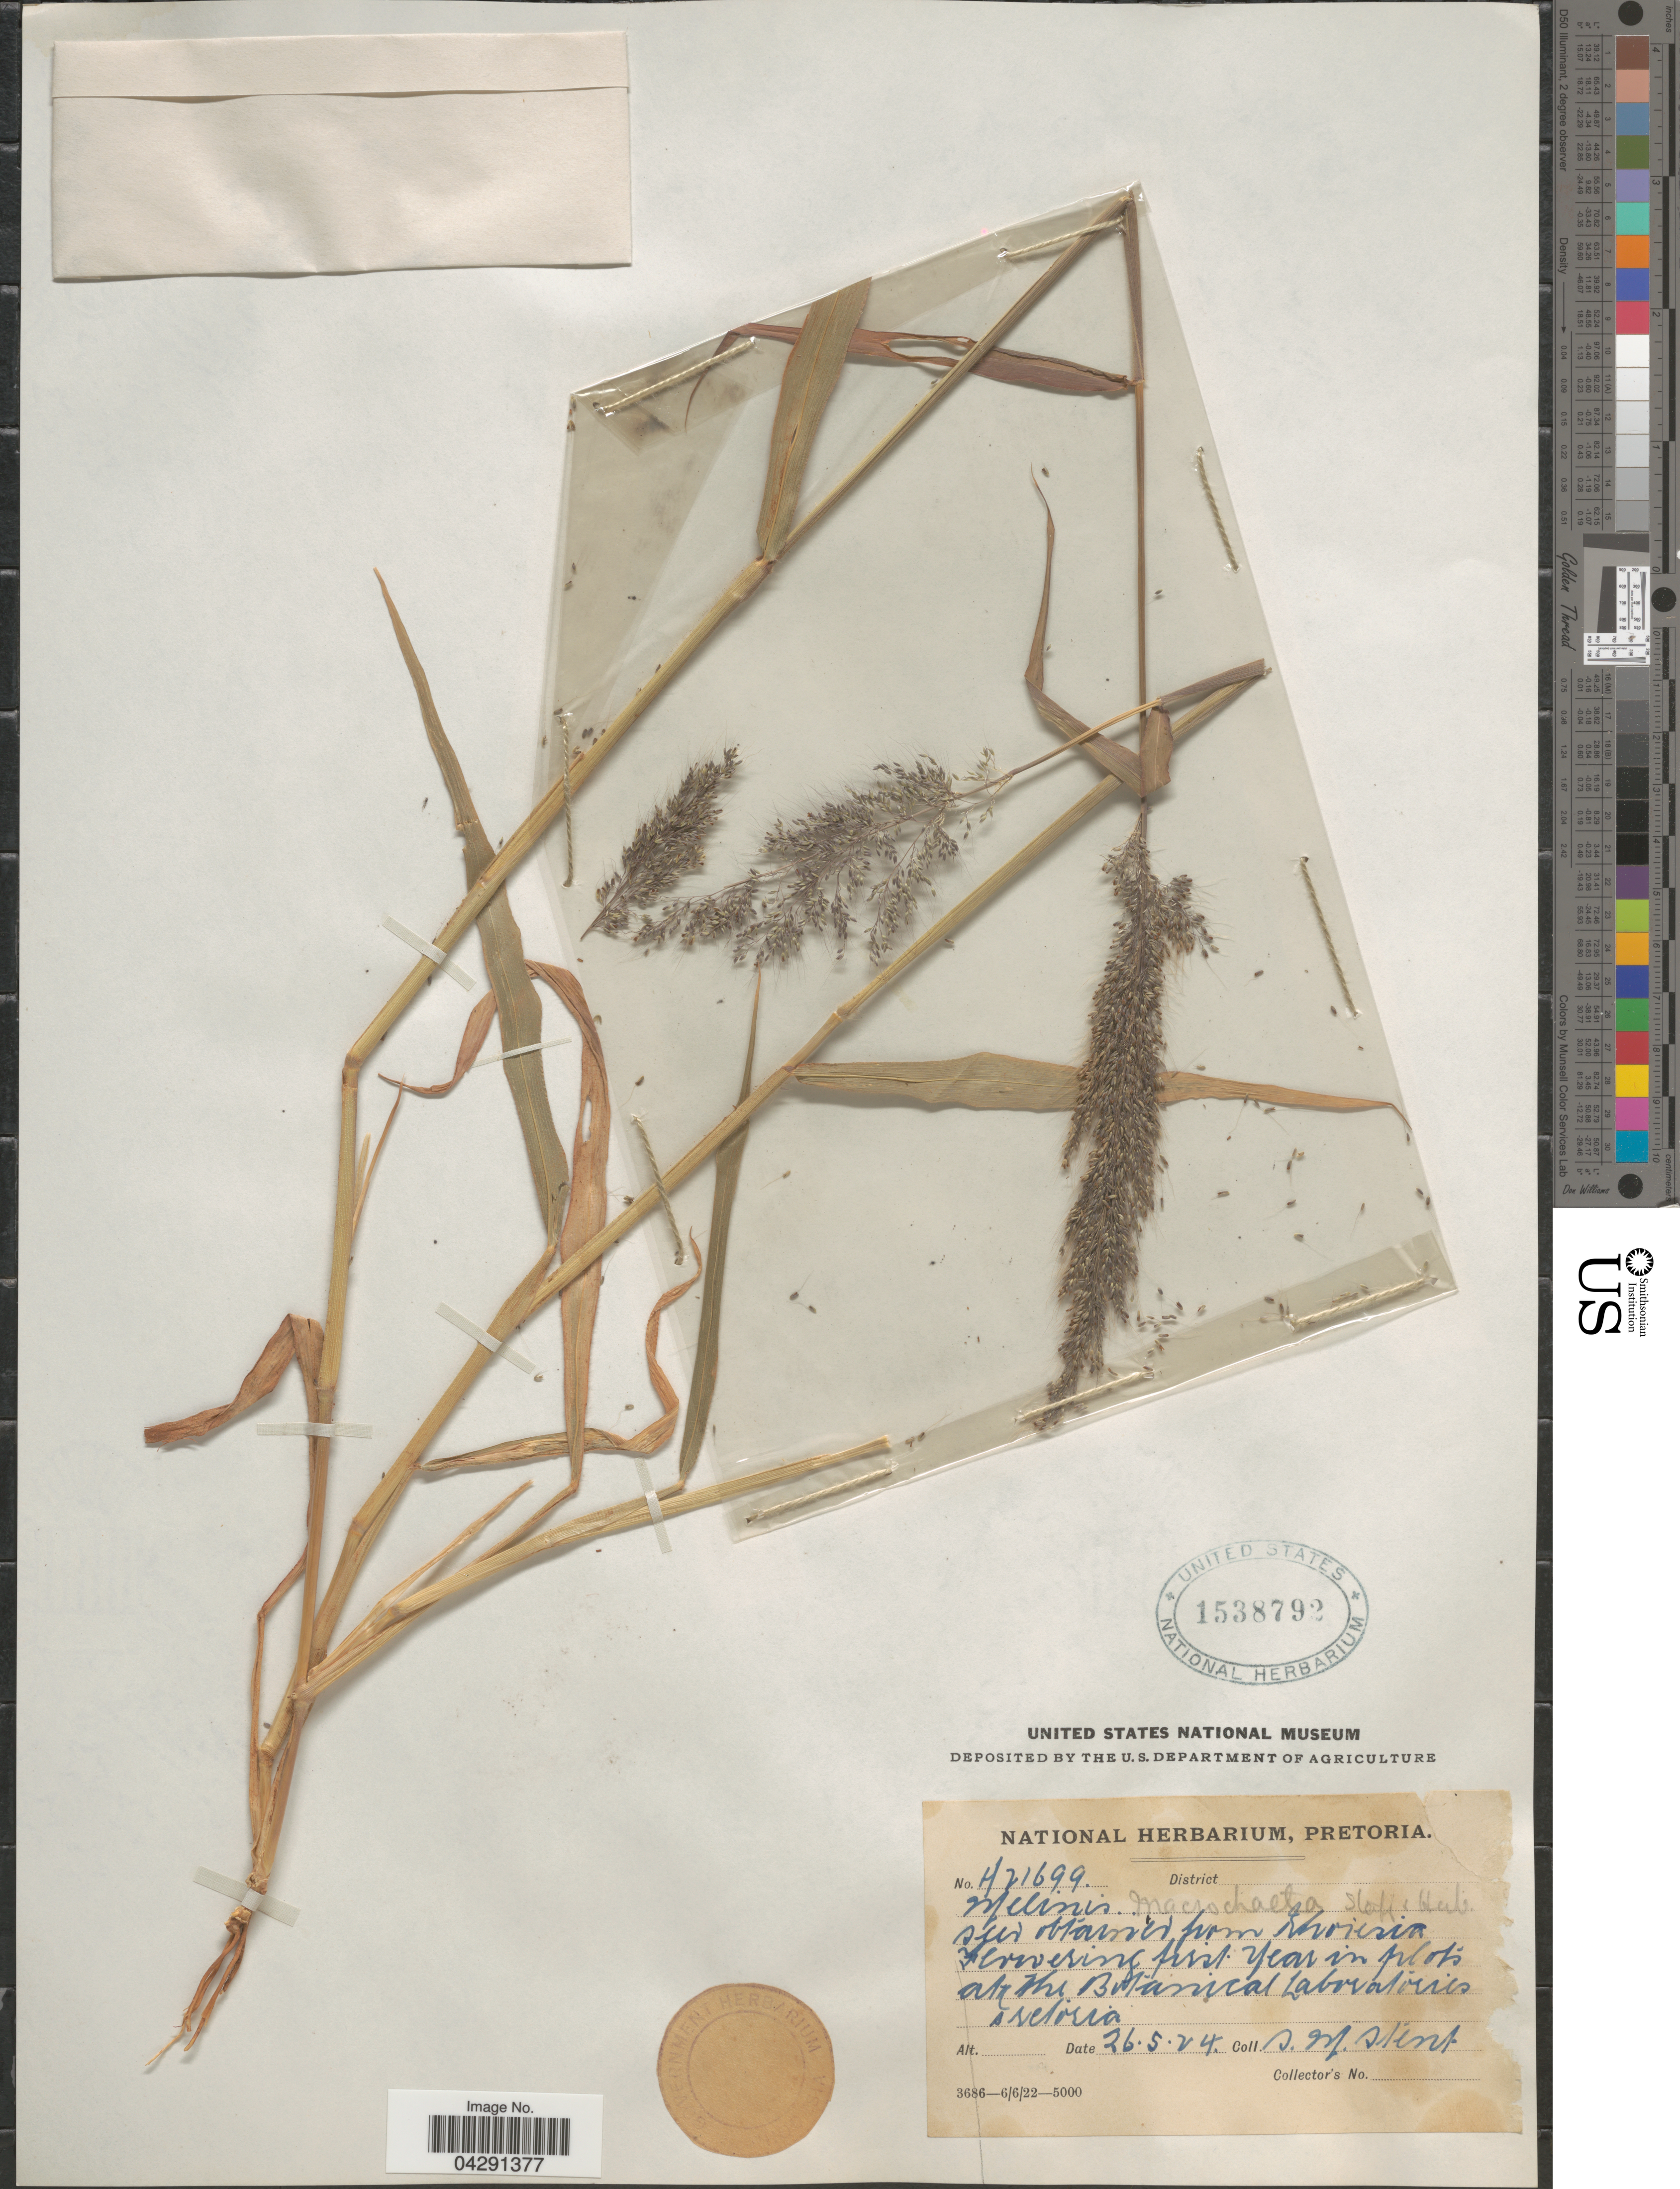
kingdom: Plantae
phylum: Tracheophyta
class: Liliopsida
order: Poales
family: Poaceae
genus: Melinis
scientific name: Melinis macrochaeta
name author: Stapf & C.E. Hubb.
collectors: S. Stent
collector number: H21699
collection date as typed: Transcribed d/m/y: 26/5/24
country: South Africa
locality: Botanical Laboratories. Pretoria.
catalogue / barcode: US 1538792